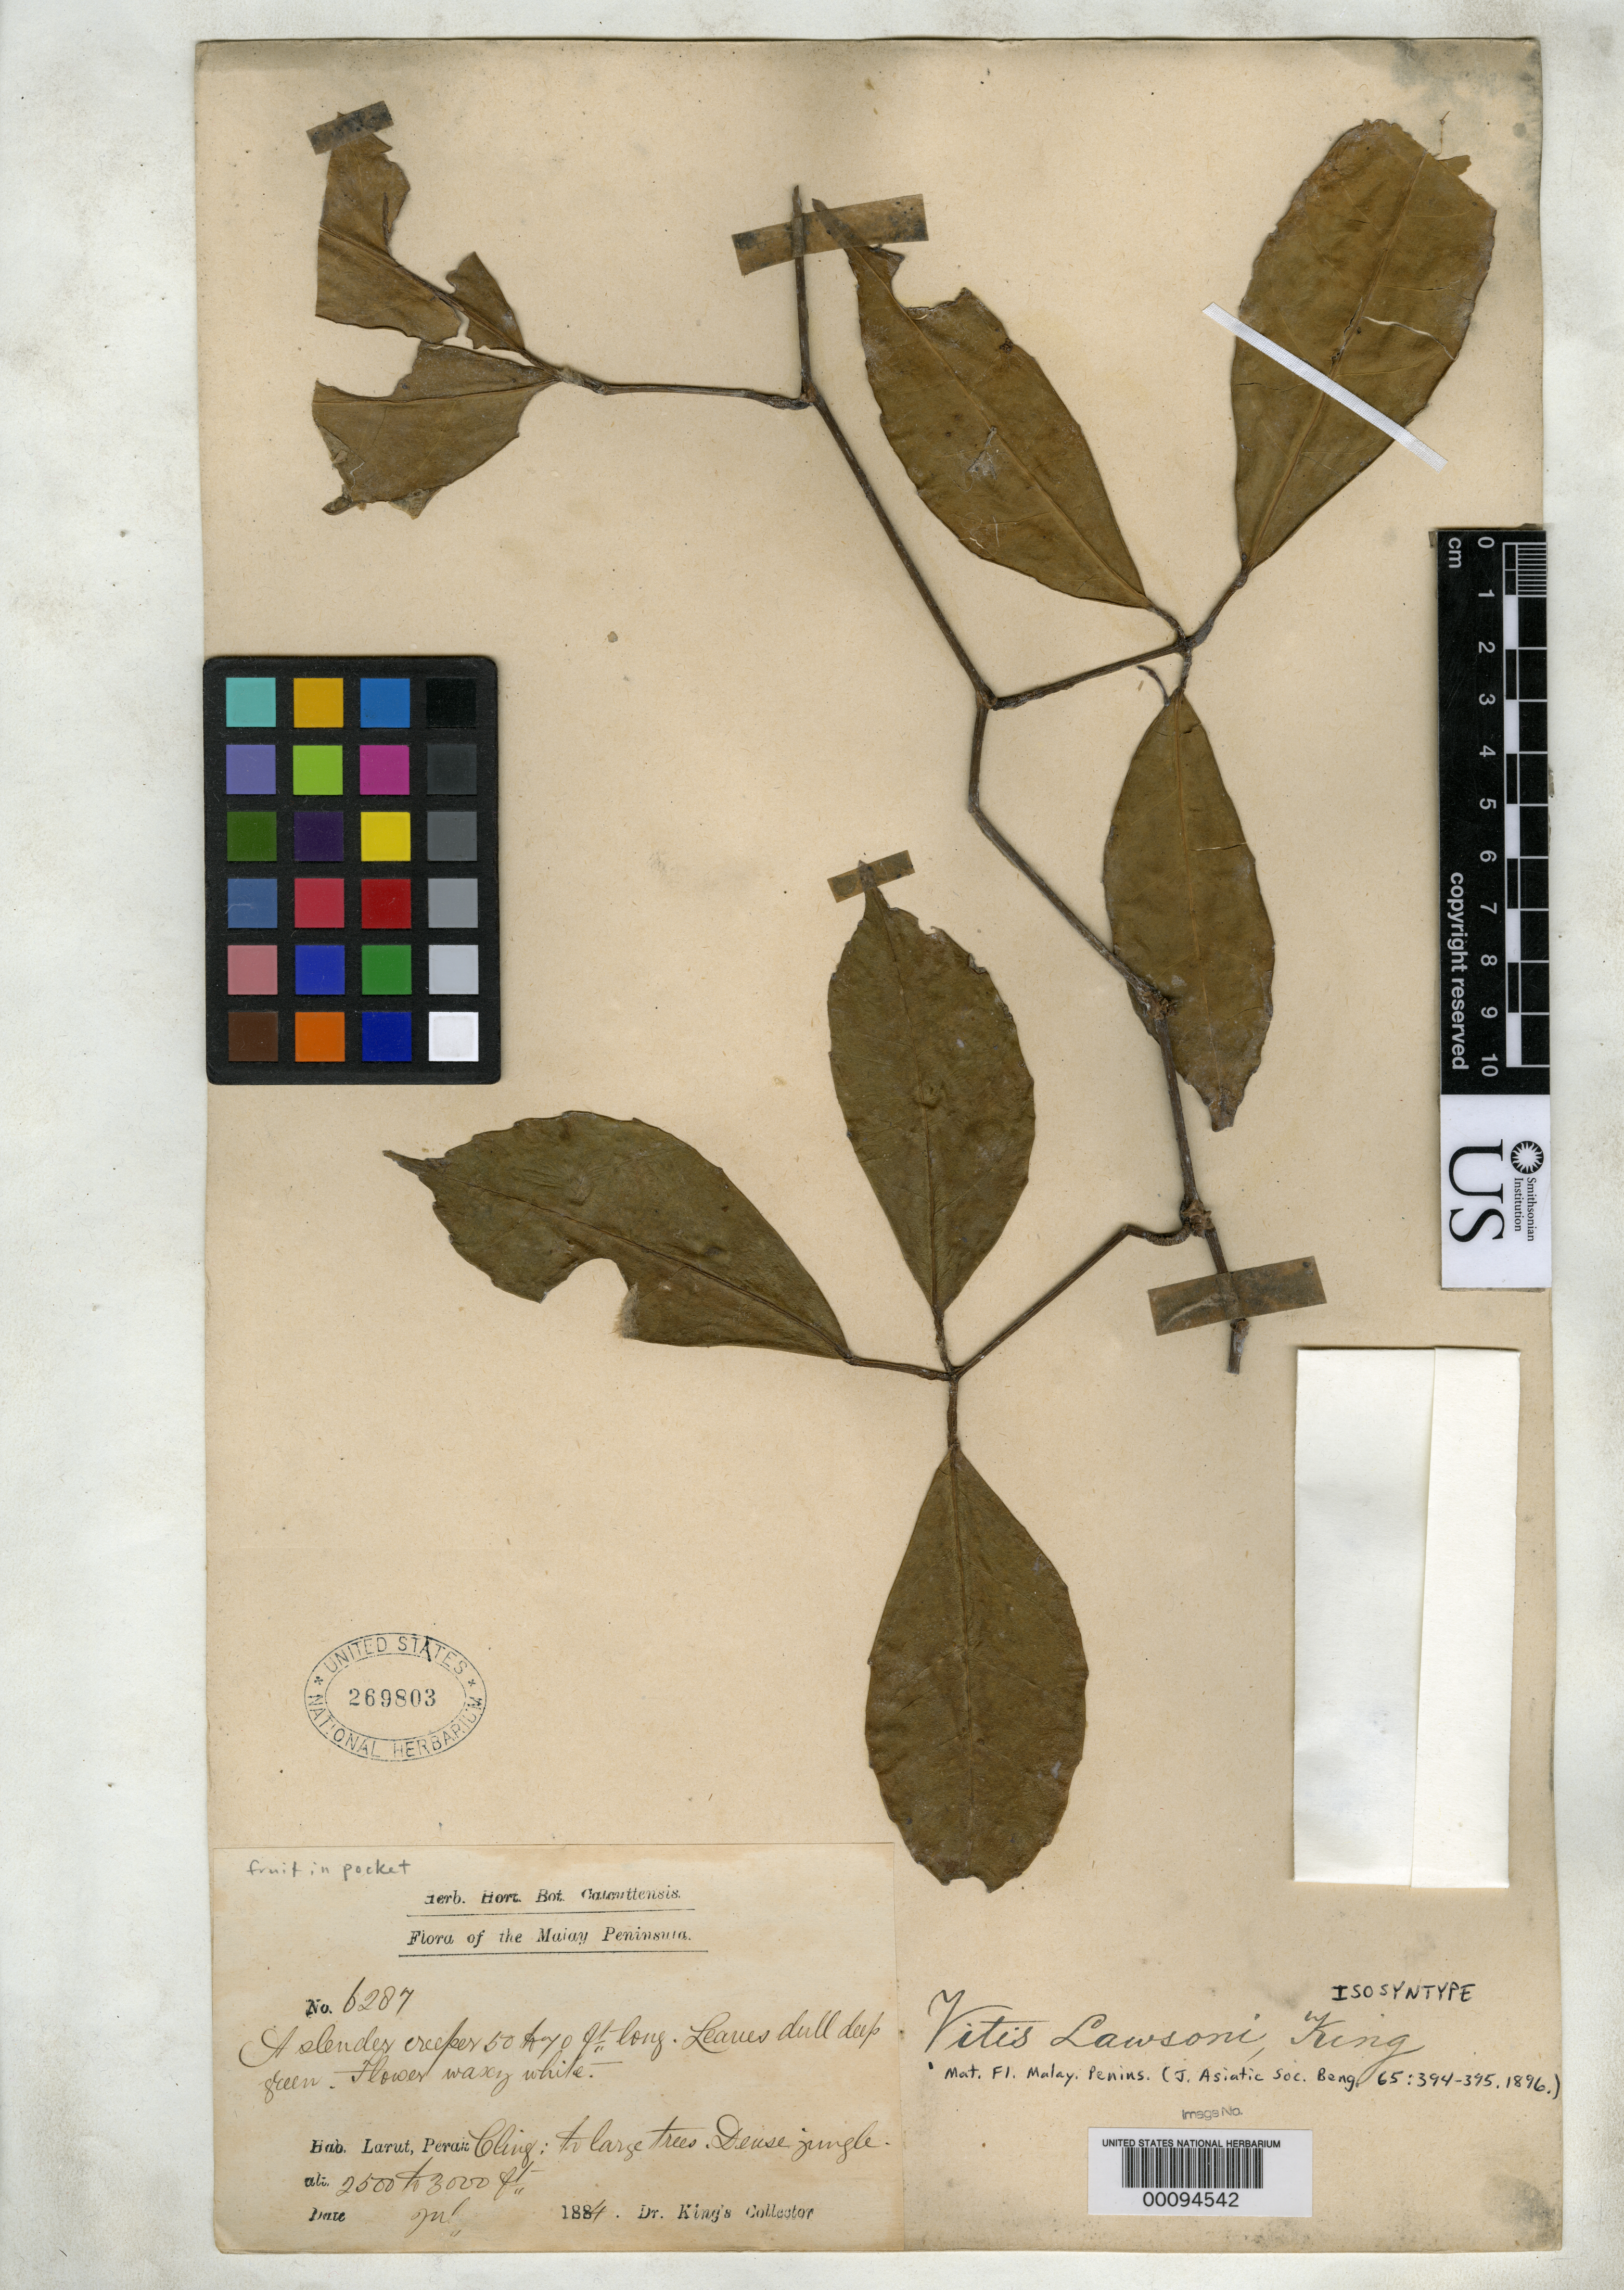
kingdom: Plantae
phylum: Tracheophyta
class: Magnoliopsida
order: Vitales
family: Vitaceae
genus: Vitis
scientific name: Vitis lawsoni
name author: King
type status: Isosyntype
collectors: H. Kunstler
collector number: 6287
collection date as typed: Jul 1884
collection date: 1884-07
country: Malaysia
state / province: Perak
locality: Larut. [Malay Peninsula]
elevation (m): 762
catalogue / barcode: US 269803